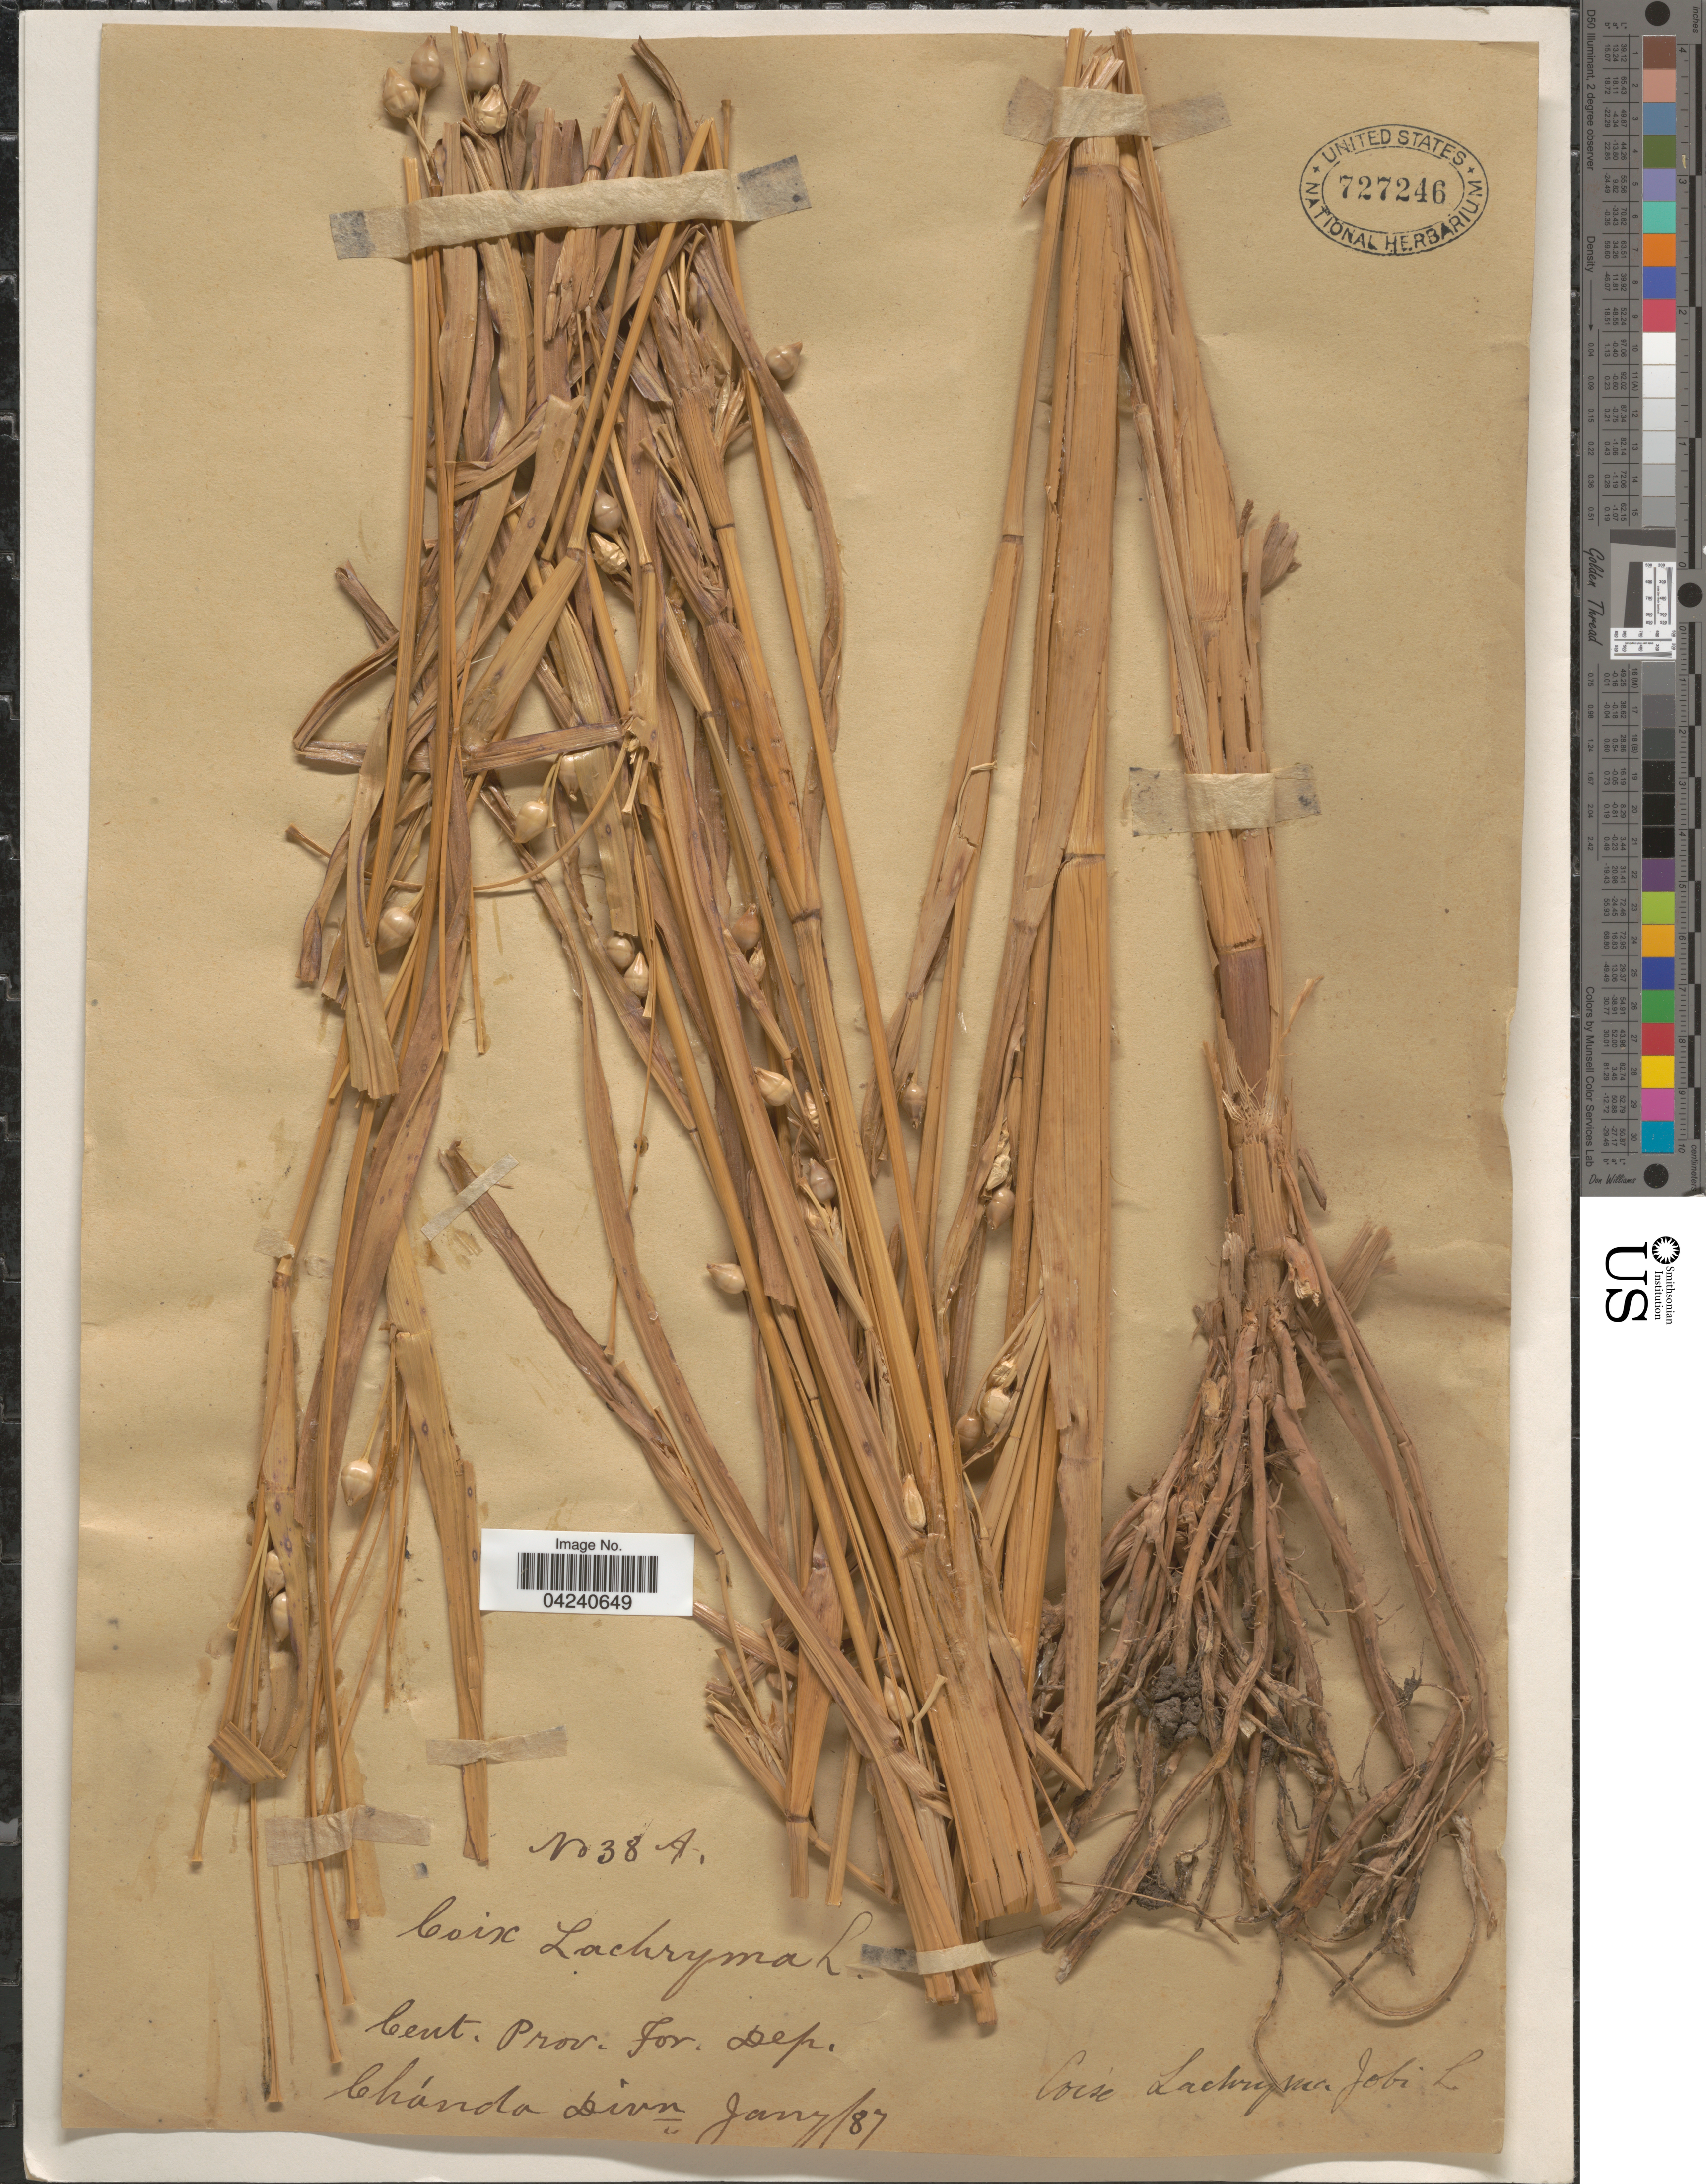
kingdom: Plantae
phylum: Tracheophyta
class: Liliopsida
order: Poales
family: Poaceae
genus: Coix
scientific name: Coix lacryma-jobi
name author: L.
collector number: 38A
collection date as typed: Transcribed d/m/y: /1/87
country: India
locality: Cent. Prov. For. Dep. Chánda Divn.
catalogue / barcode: US 727246